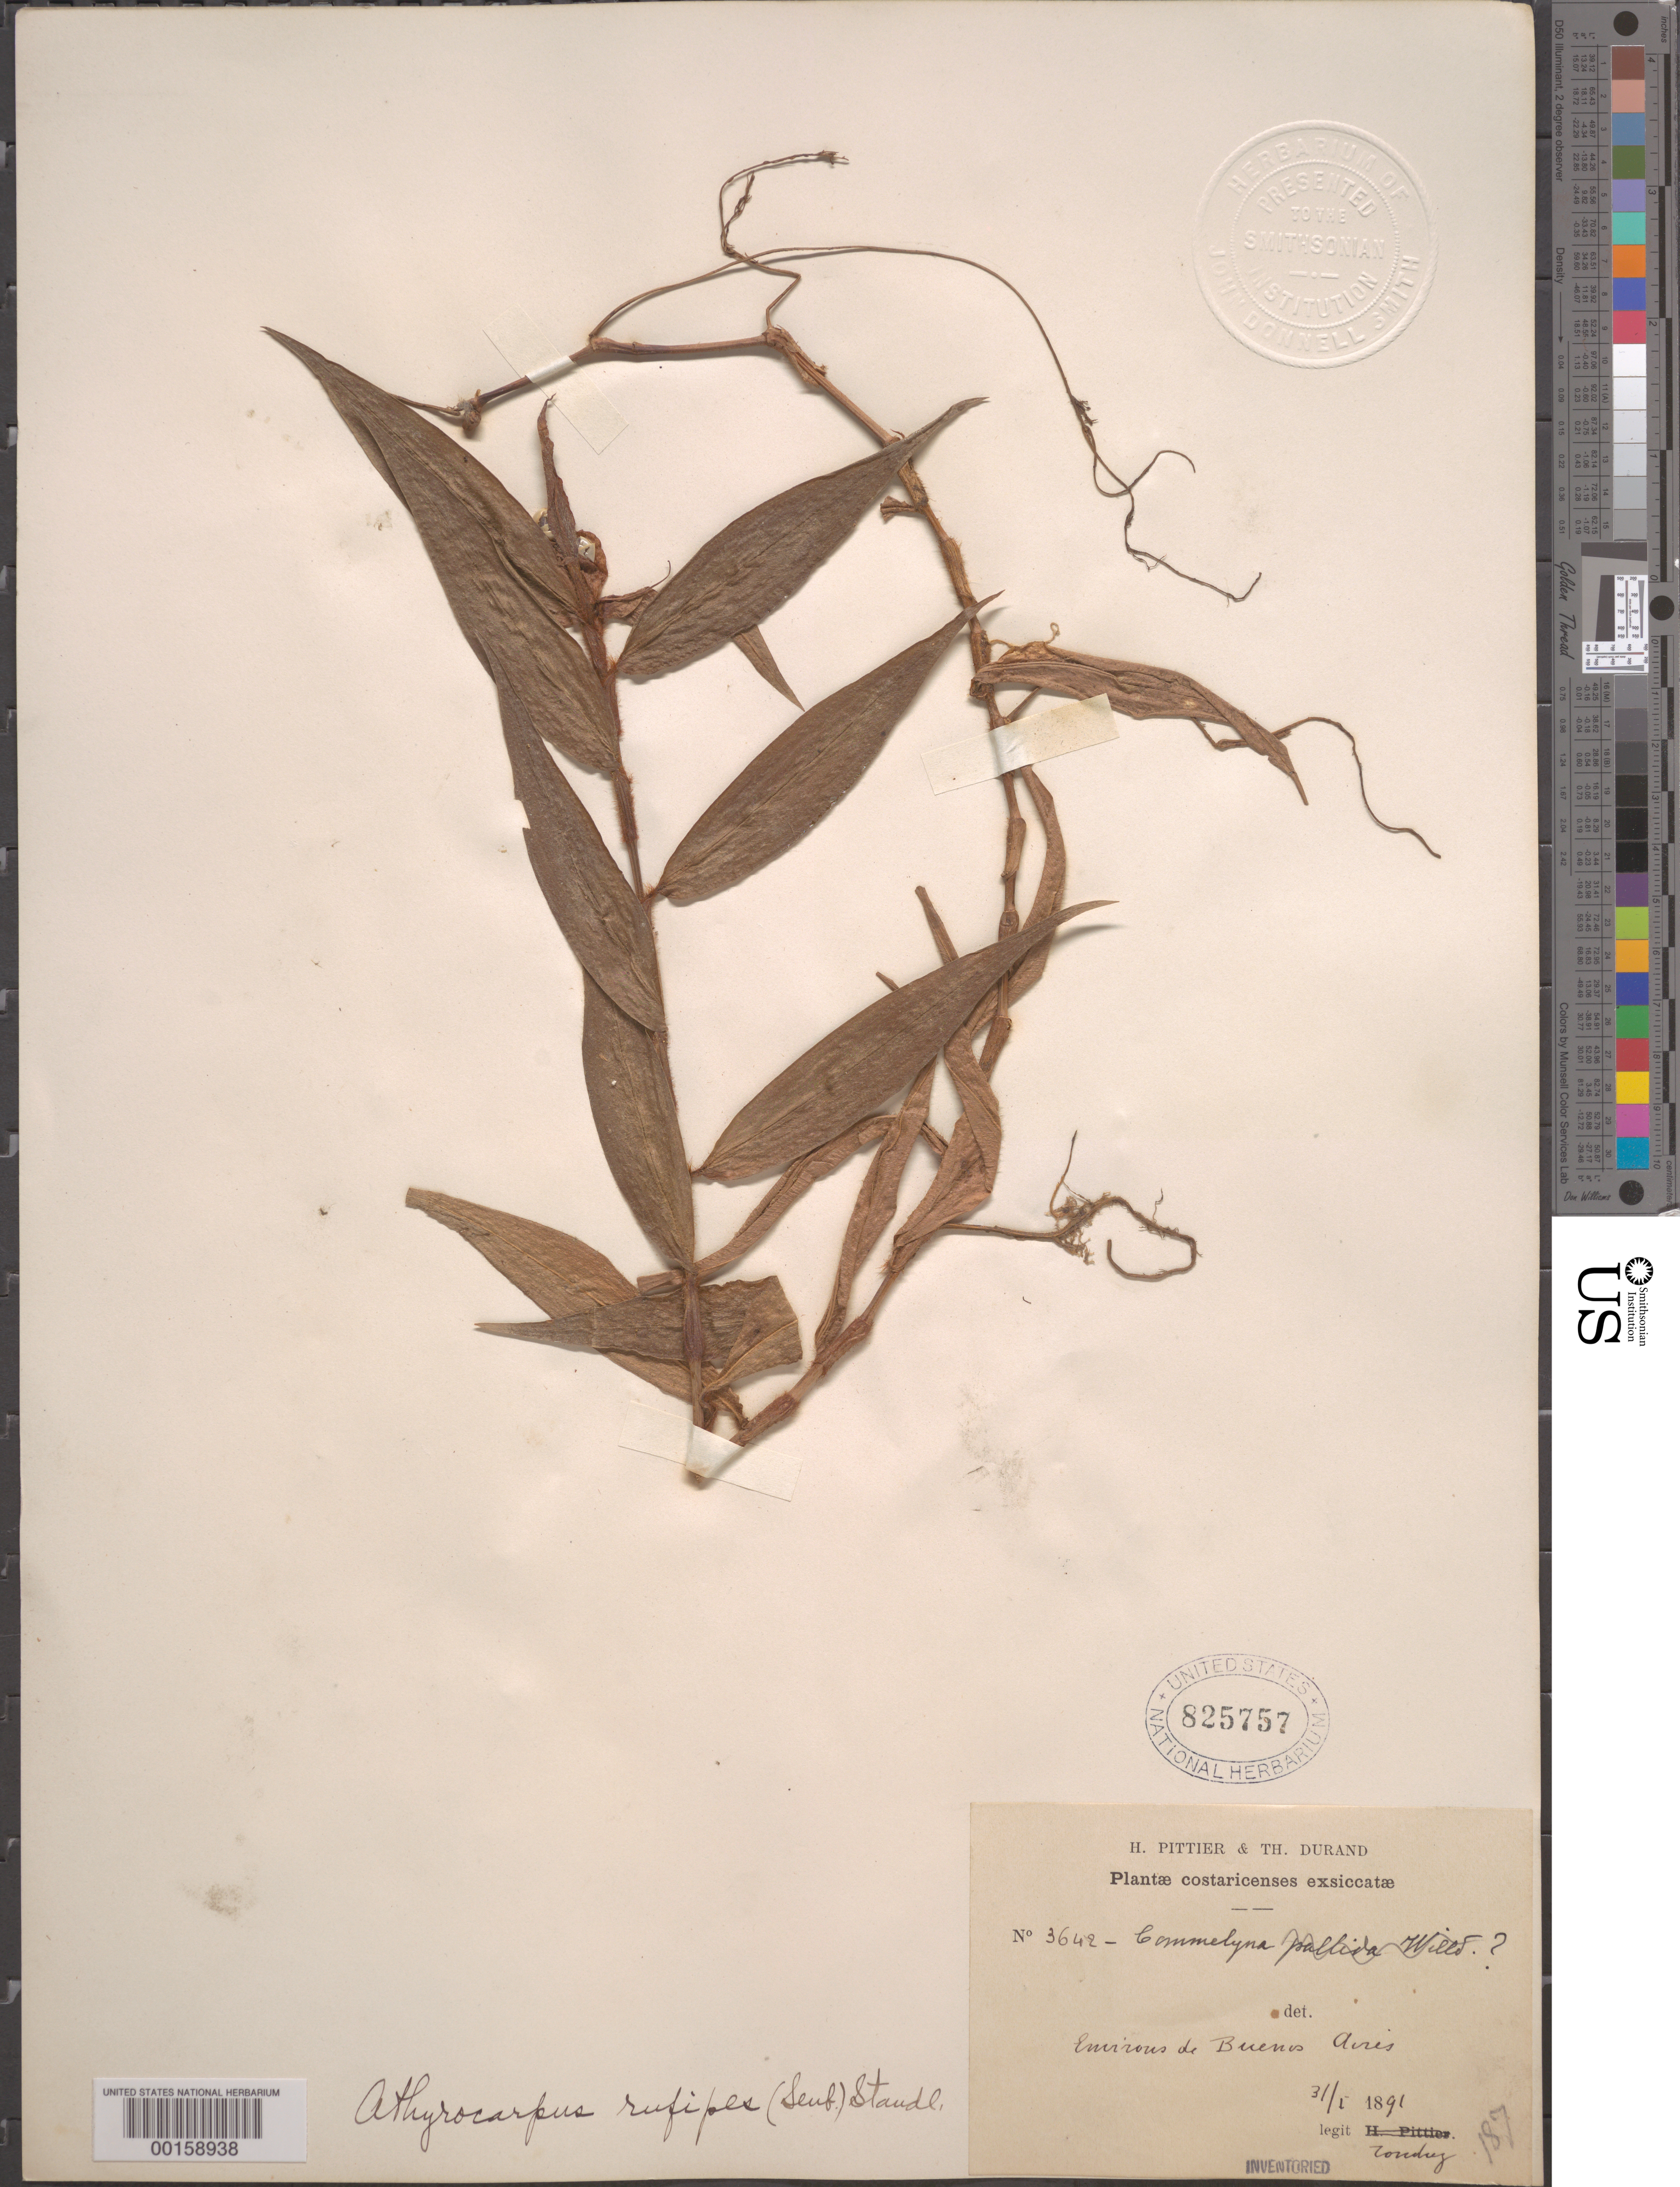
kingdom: Plantae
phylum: Tracheophyta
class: Liliopsida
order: Commelinales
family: Commelinaceae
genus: Commelina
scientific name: Commelina rufipes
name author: Seub.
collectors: A. Tonduz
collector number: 3642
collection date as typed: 31 Jan 1891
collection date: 1891-01-31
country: Costa Rica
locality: Near Buenos Aires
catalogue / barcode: US 825757